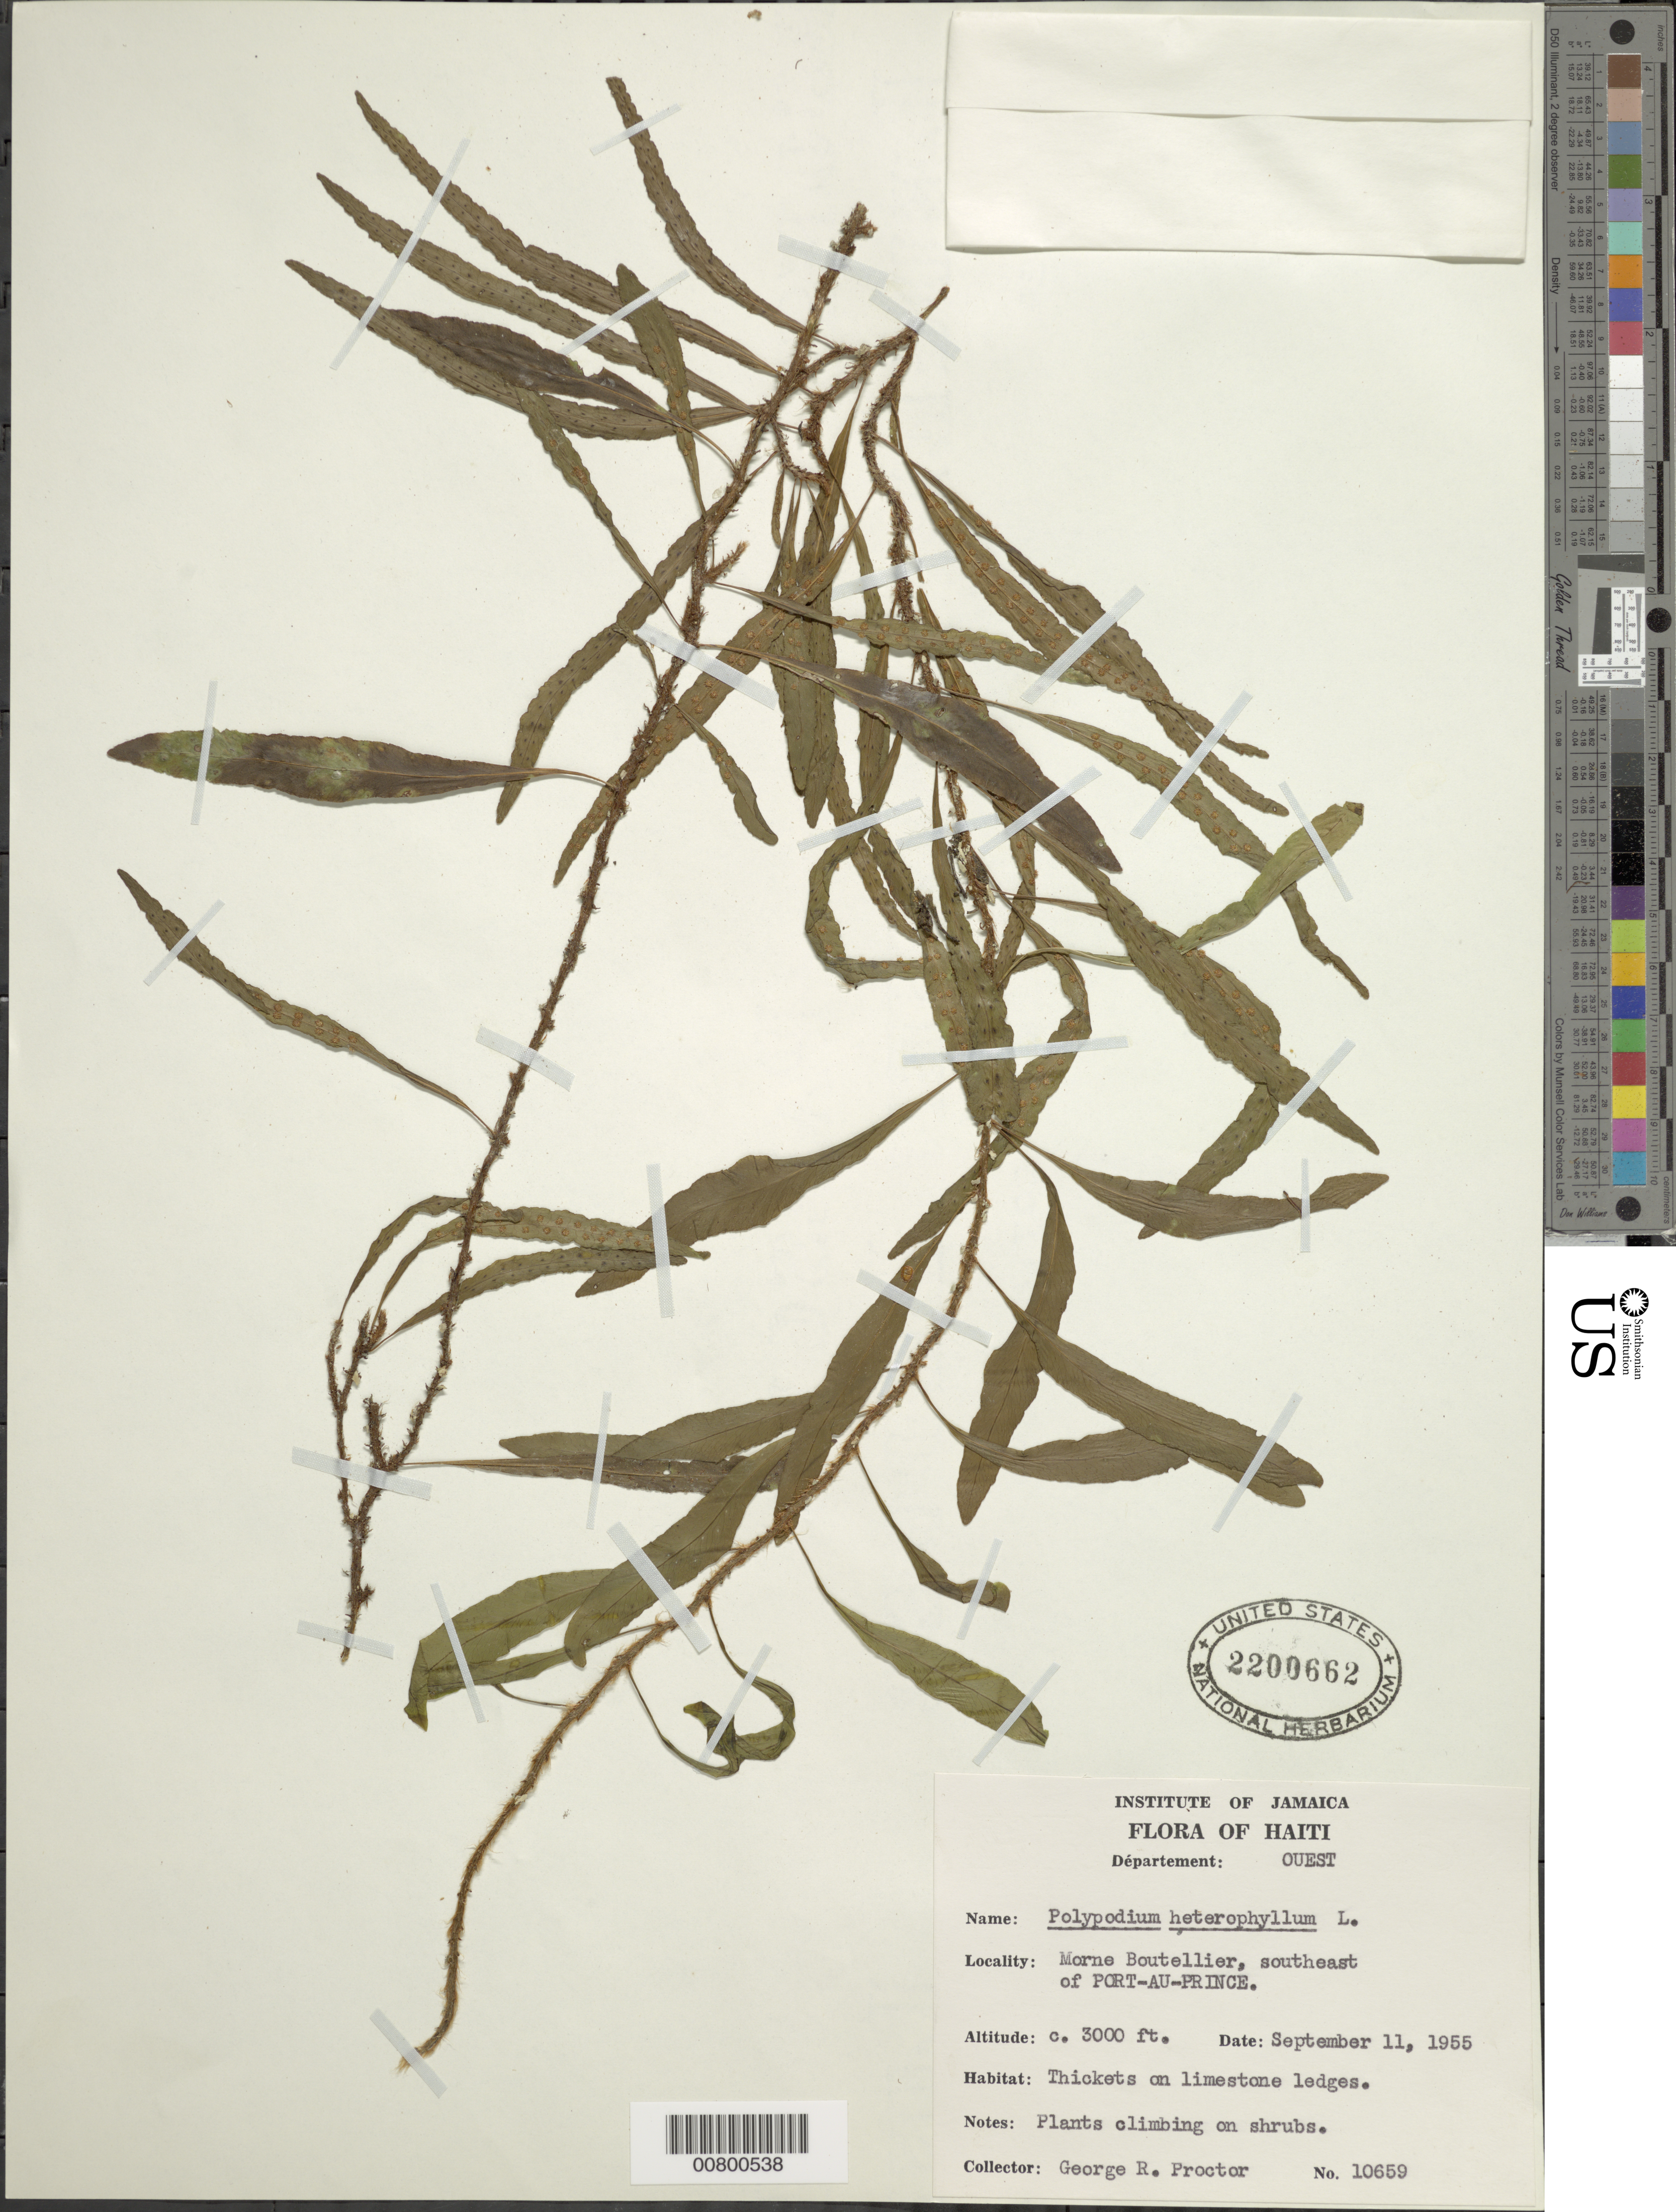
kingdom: Plantae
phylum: Tracheophyta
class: Polypodiopsida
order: Polypodiales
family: Polypodiaceae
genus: Microgramma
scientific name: Microgramma heterophylla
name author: (L.) Wherry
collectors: G. R. Proctor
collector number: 10659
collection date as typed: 11 Sep 1955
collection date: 1955-09-11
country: Haiti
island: Hispaniola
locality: Morne Boutellier, SE of Port-au-Prince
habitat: Thickets on limestone ledges, on shrubs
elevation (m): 914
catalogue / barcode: US 2200662